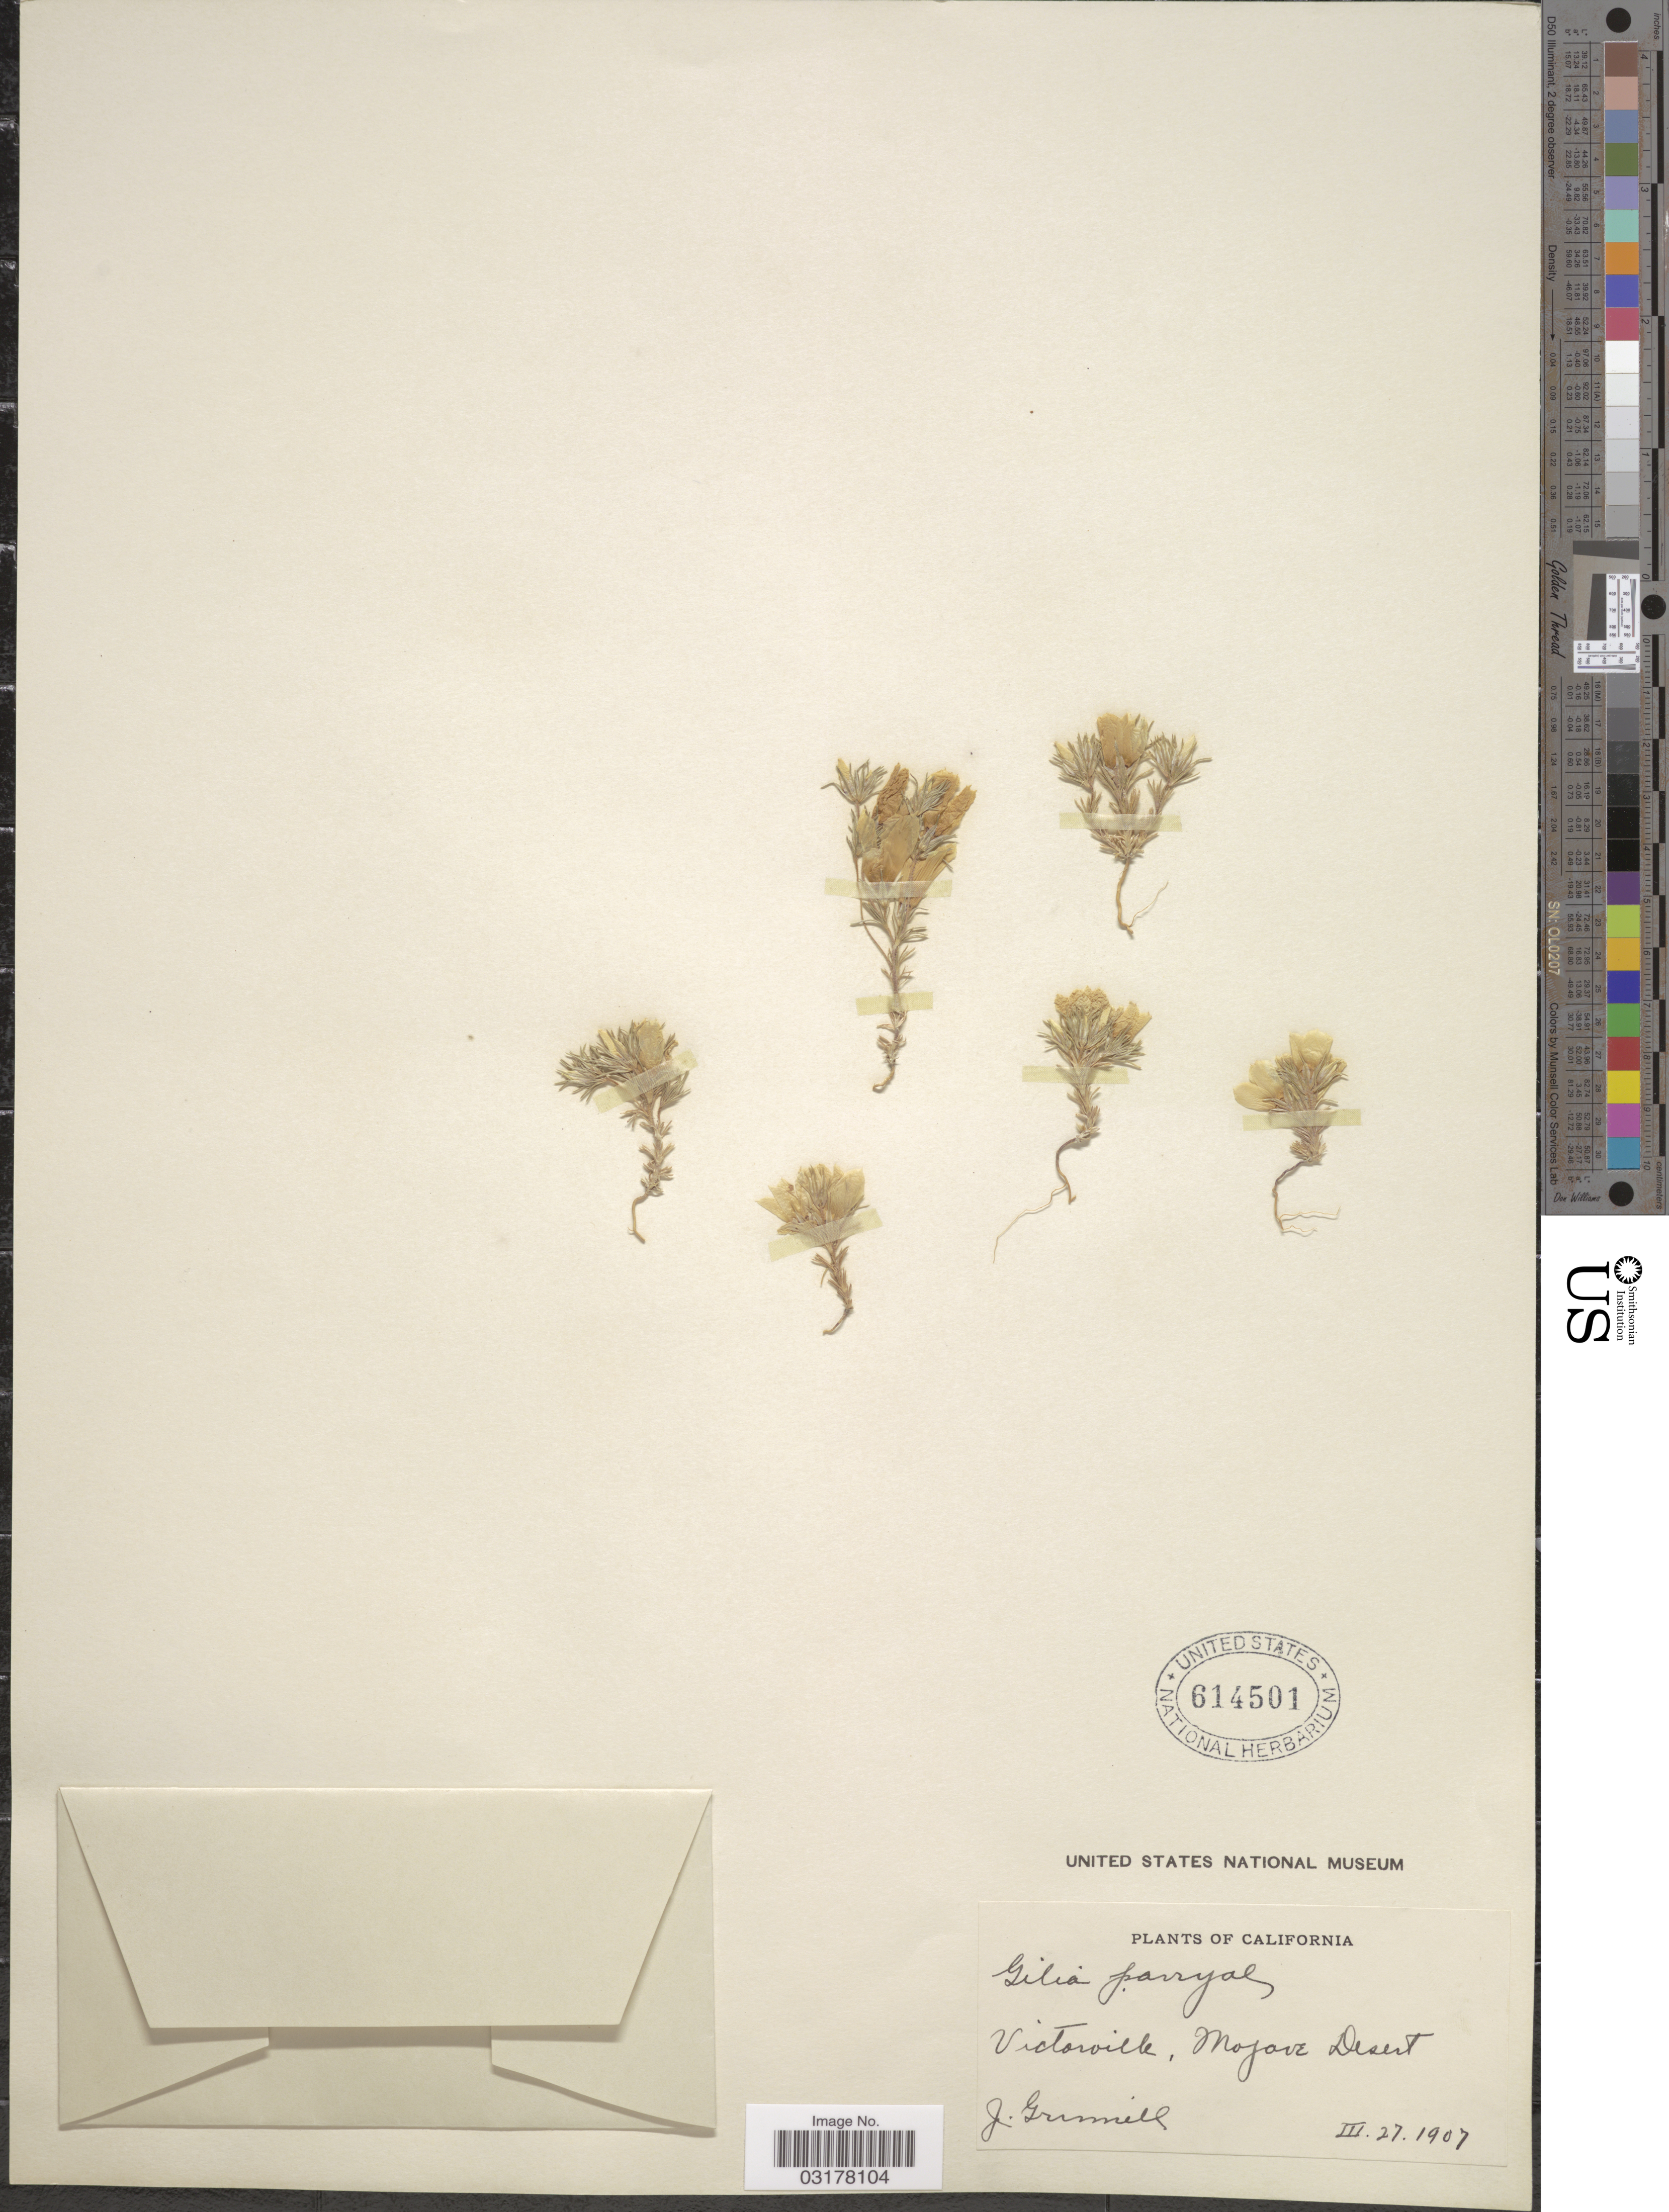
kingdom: Plantae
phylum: Tracheophyta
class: Magnoliopsida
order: Ericales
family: Polemoniaceae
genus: Linanthus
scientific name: Linanthus parryae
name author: (A. Gray) Greene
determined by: Strong, Mark T., (BOT), Smithsonian Institution - National Museum of Natural History (UNITED STATES)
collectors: J. Grinnell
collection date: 1907-03-27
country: United States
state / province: California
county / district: San Barnadino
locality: Victorville, Mojave Desert.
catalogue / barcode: US 614501